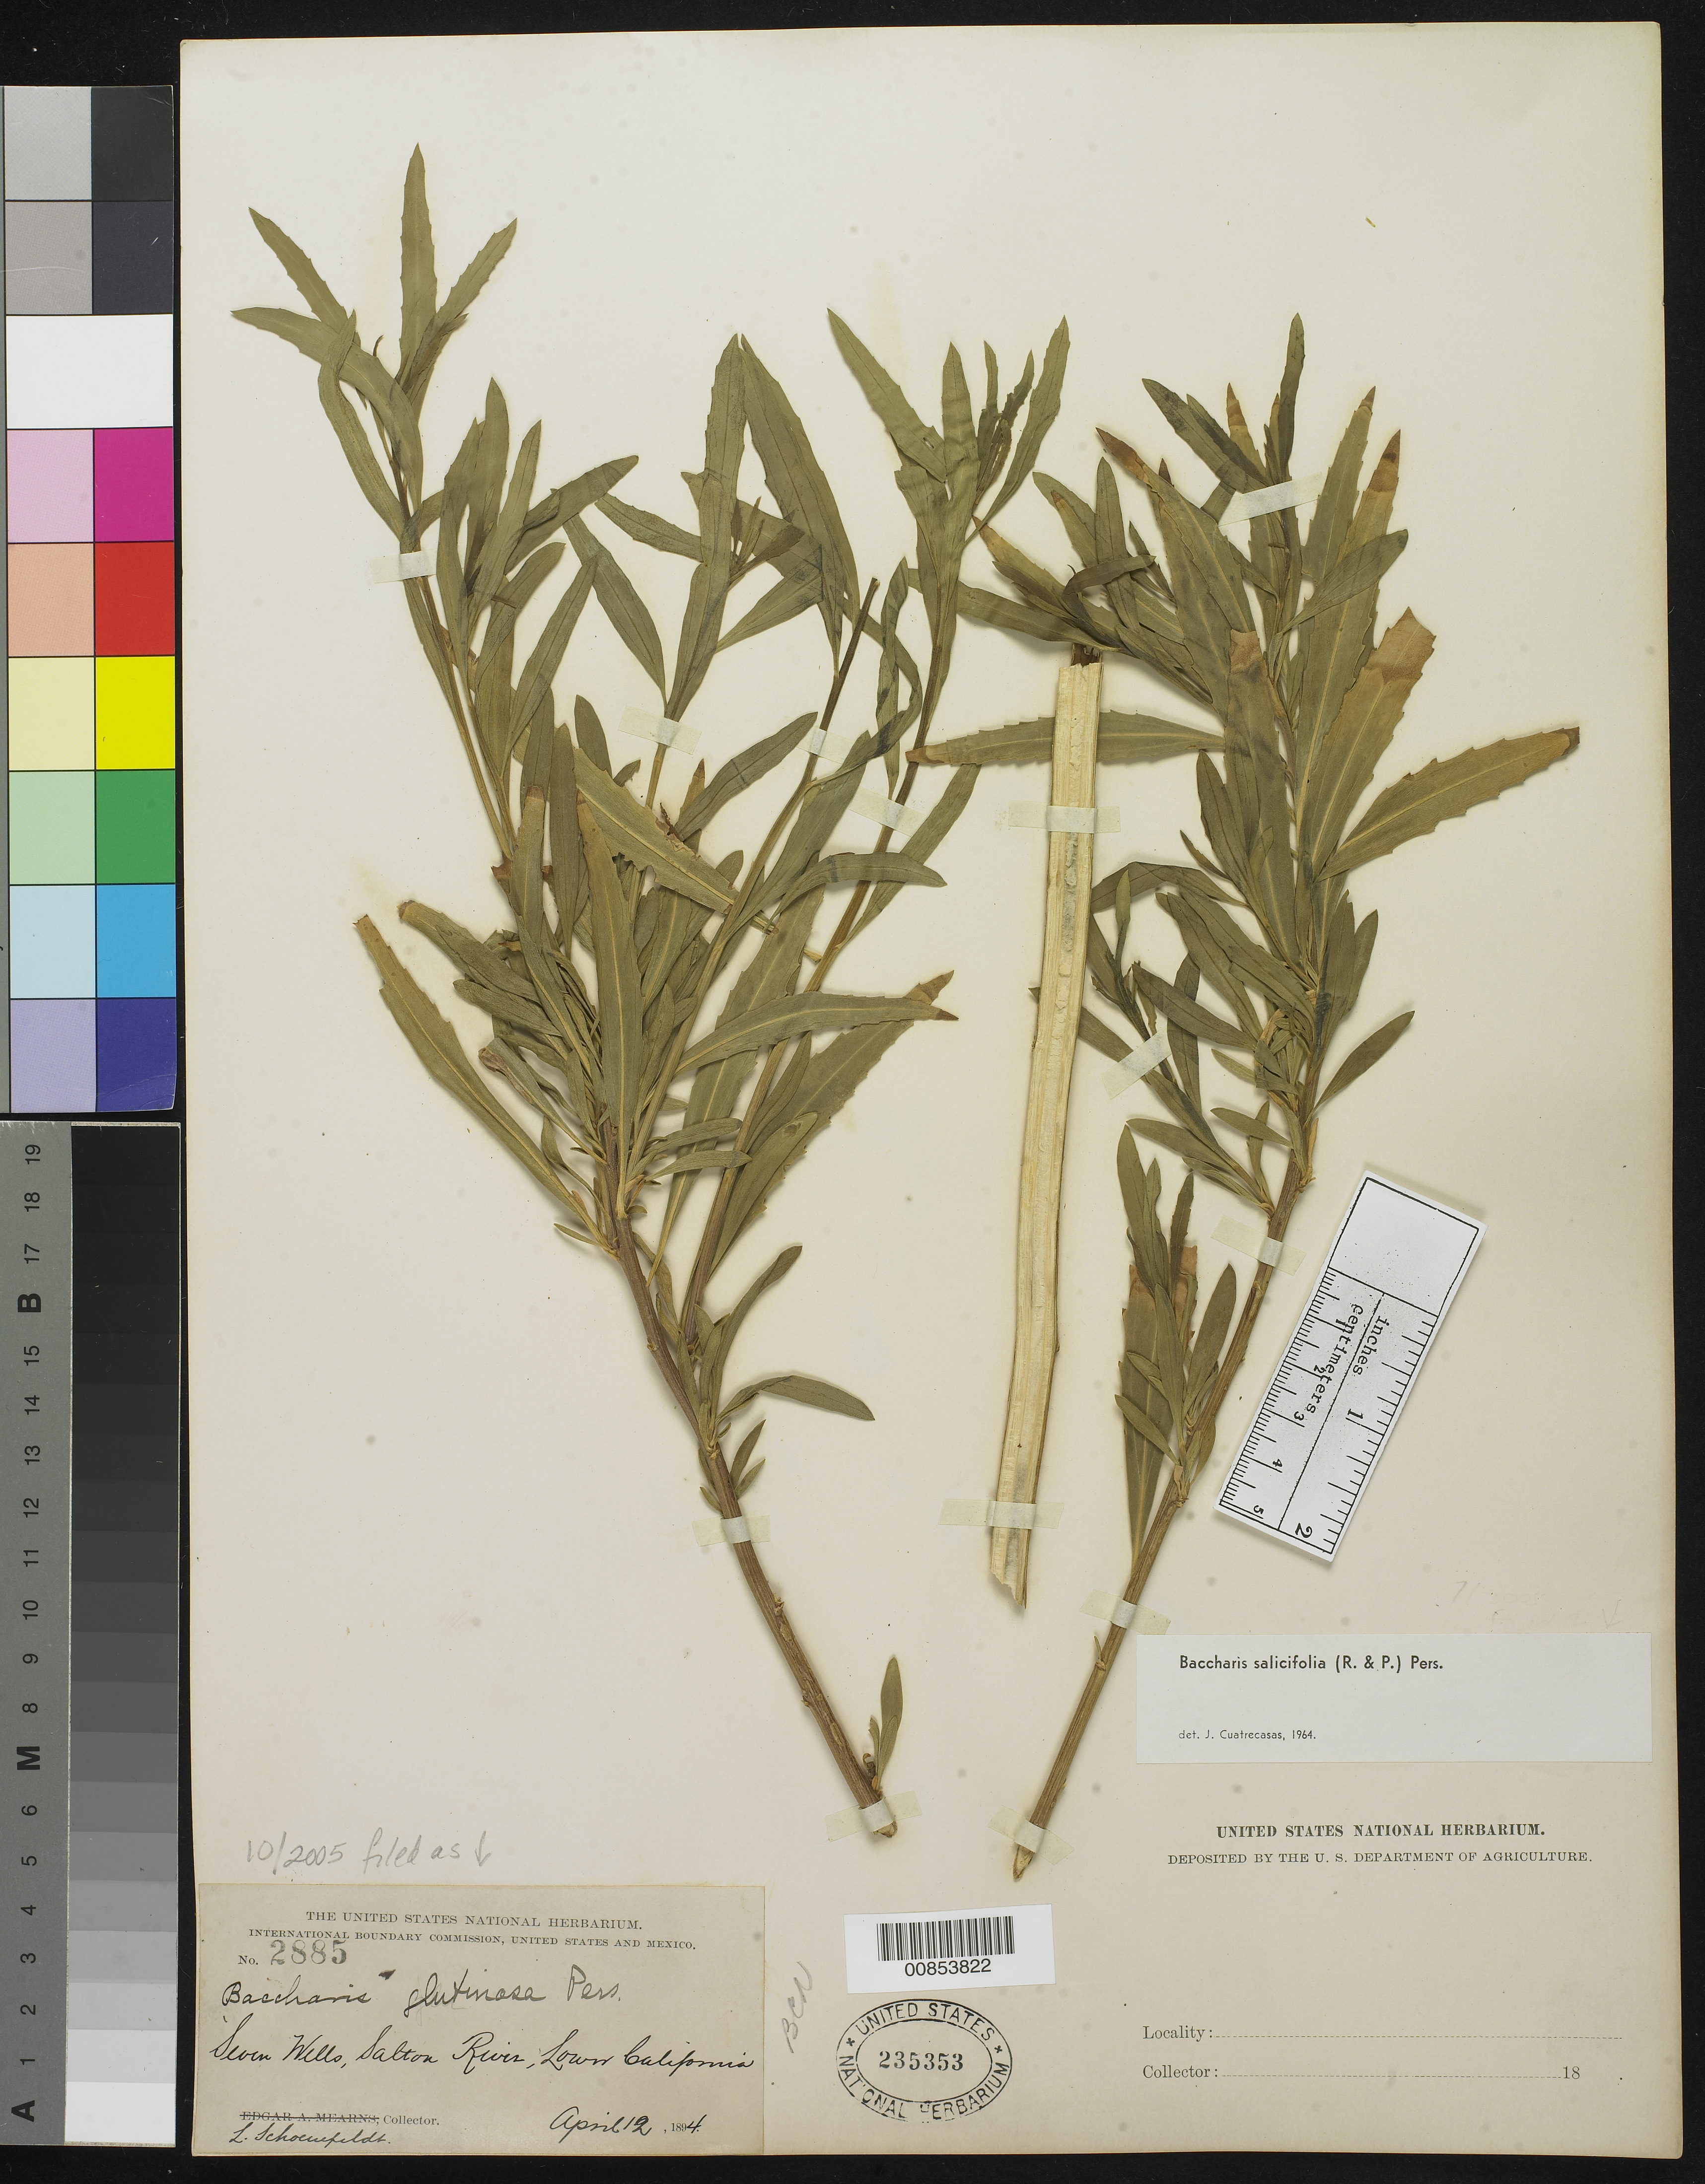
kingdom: Plantae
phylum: Tracheophyta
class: Magnoliopsida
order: Asterales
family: Asteraceae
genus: Baccharis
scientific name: Baccharis salicifolia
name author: (Ruiz & Pav.) Pers.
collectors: L. Schoenfeldt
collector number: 2885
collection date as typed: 12 Apr 1894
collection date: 1894-04-12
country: Mexico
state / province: Baja California Norte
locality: Seven Wells, Salton River, Baja California.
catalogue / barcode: US 235353